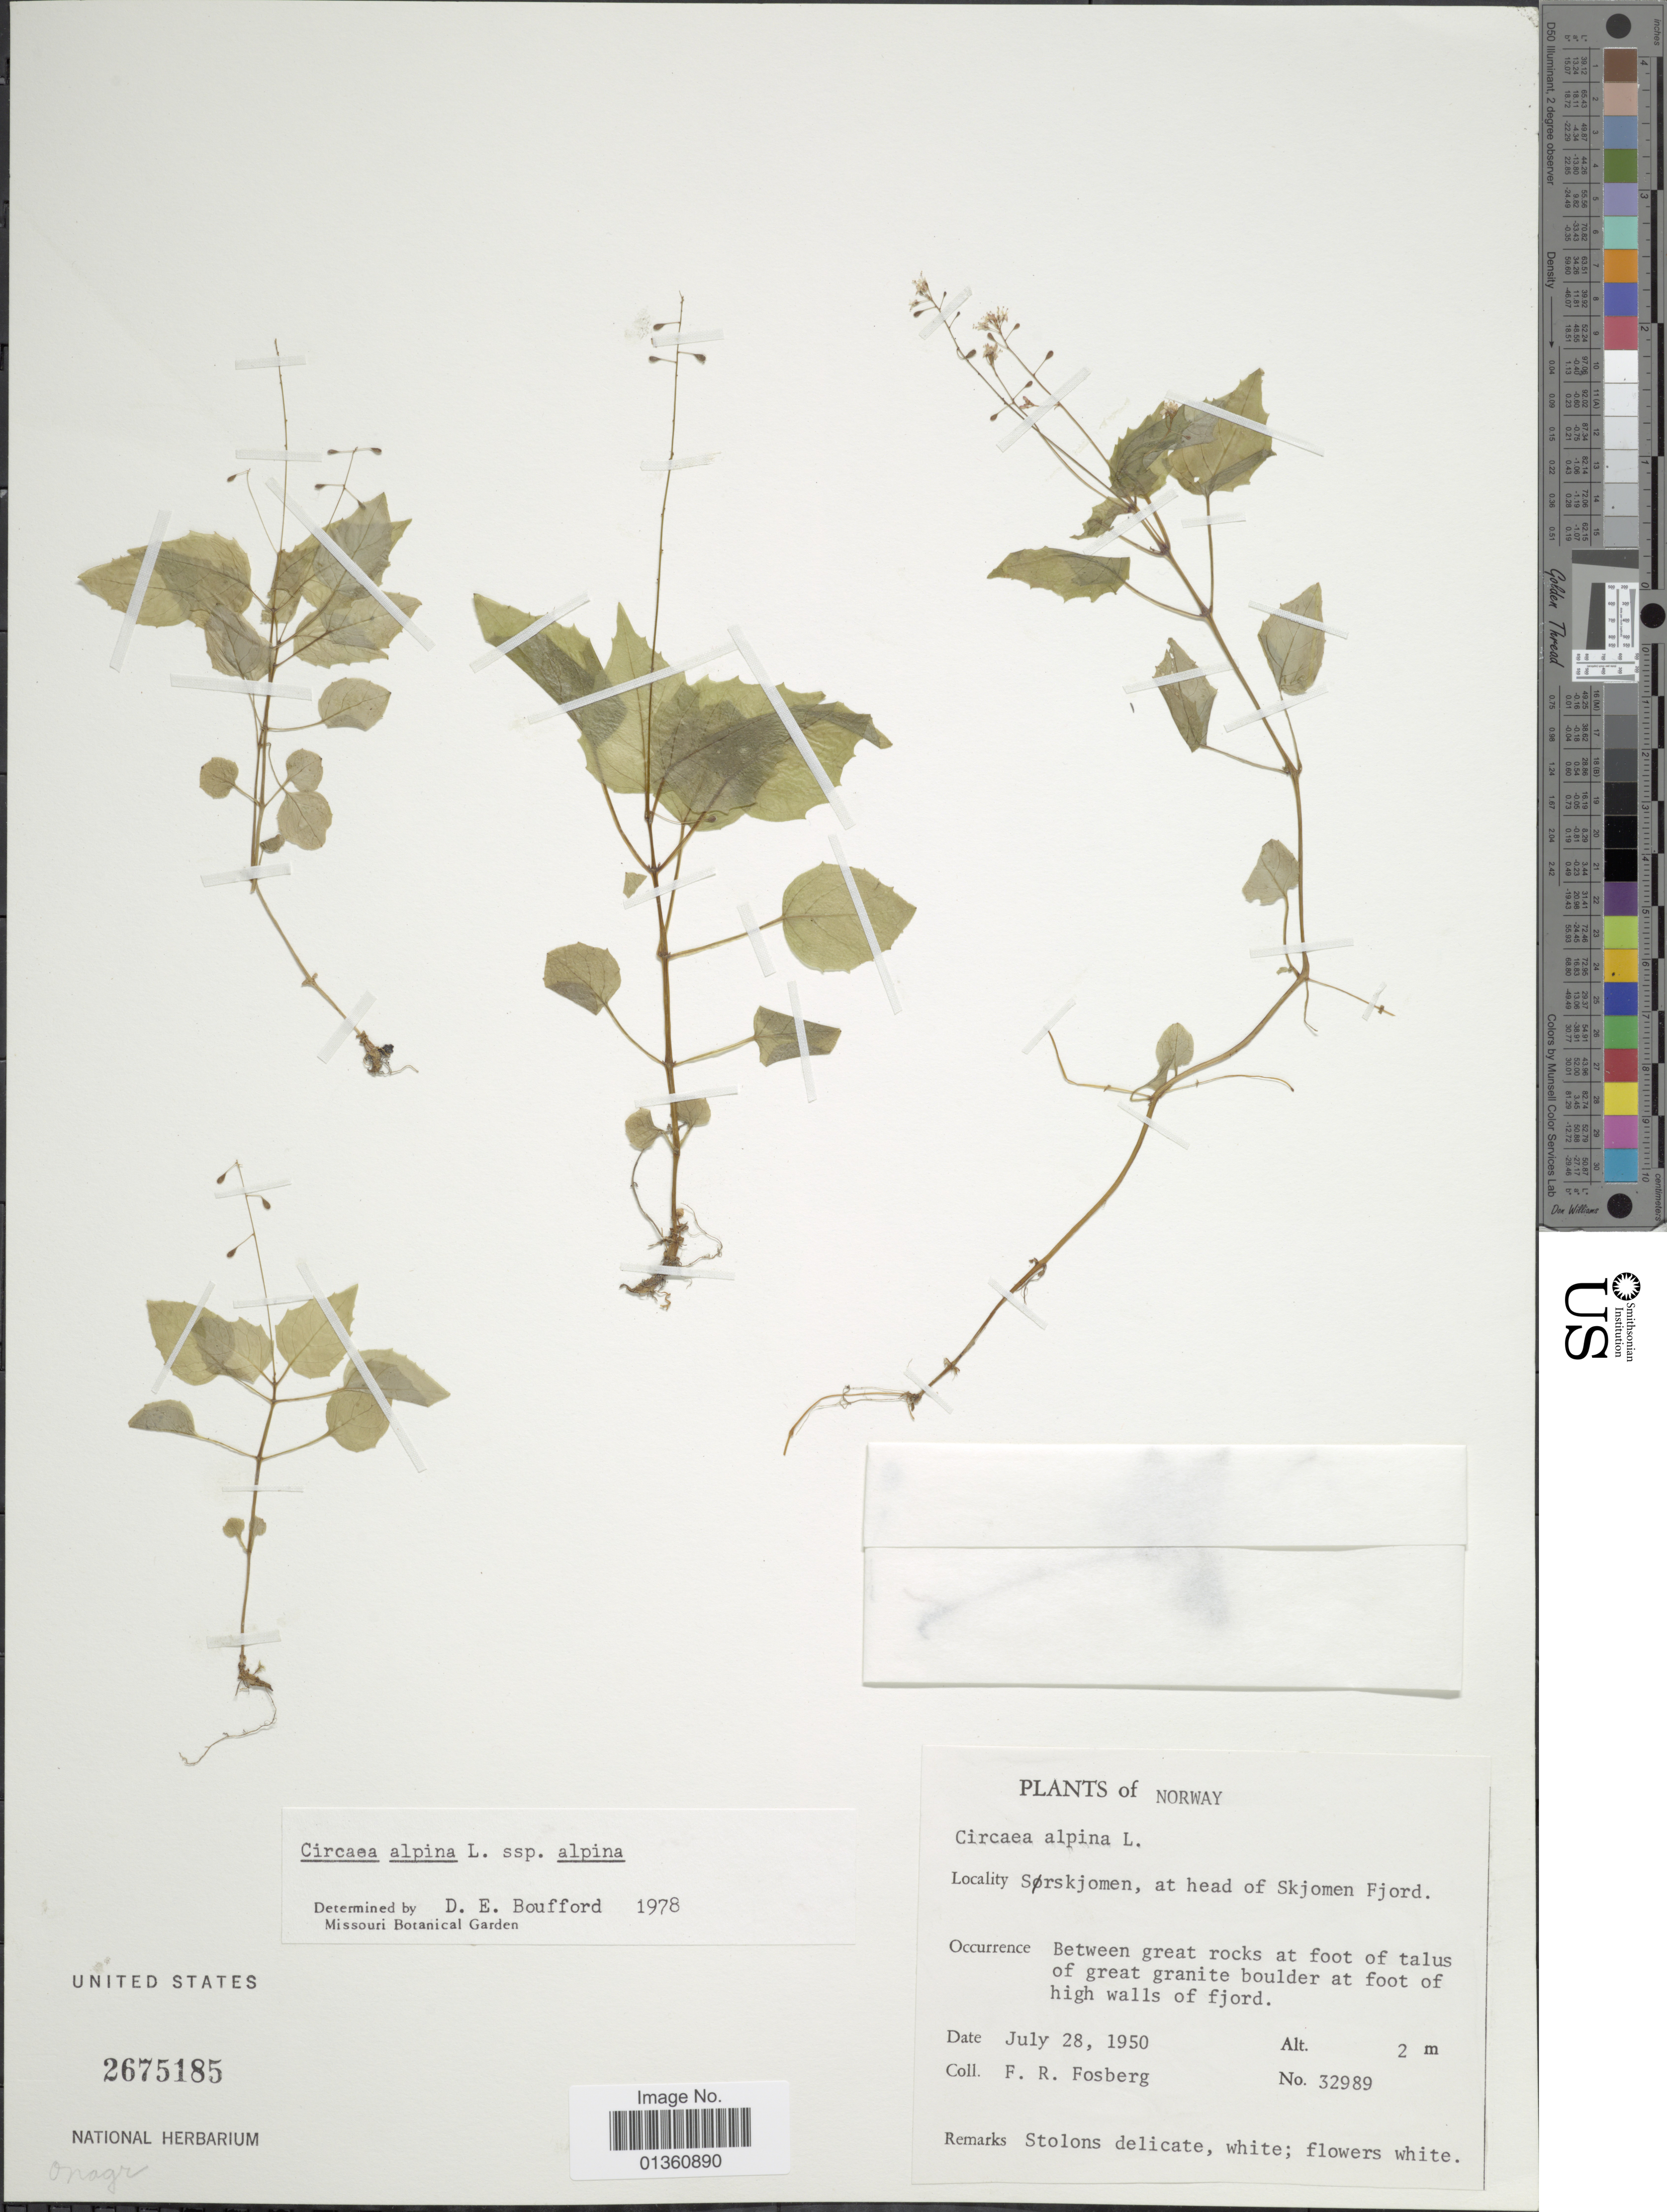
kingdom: Plantae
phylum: Tracheophyta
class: Magnoliopsida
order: Myrtales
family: Onagraceae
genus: Circaea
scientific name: Circaea alpina subsp. alpina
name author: L.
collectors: F. R. Fosberg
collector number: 32989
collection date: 1950-07-28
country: Norway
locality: Sørskjomen, at head of Skjomen Fjord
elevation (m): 2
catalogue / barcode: US 2675185